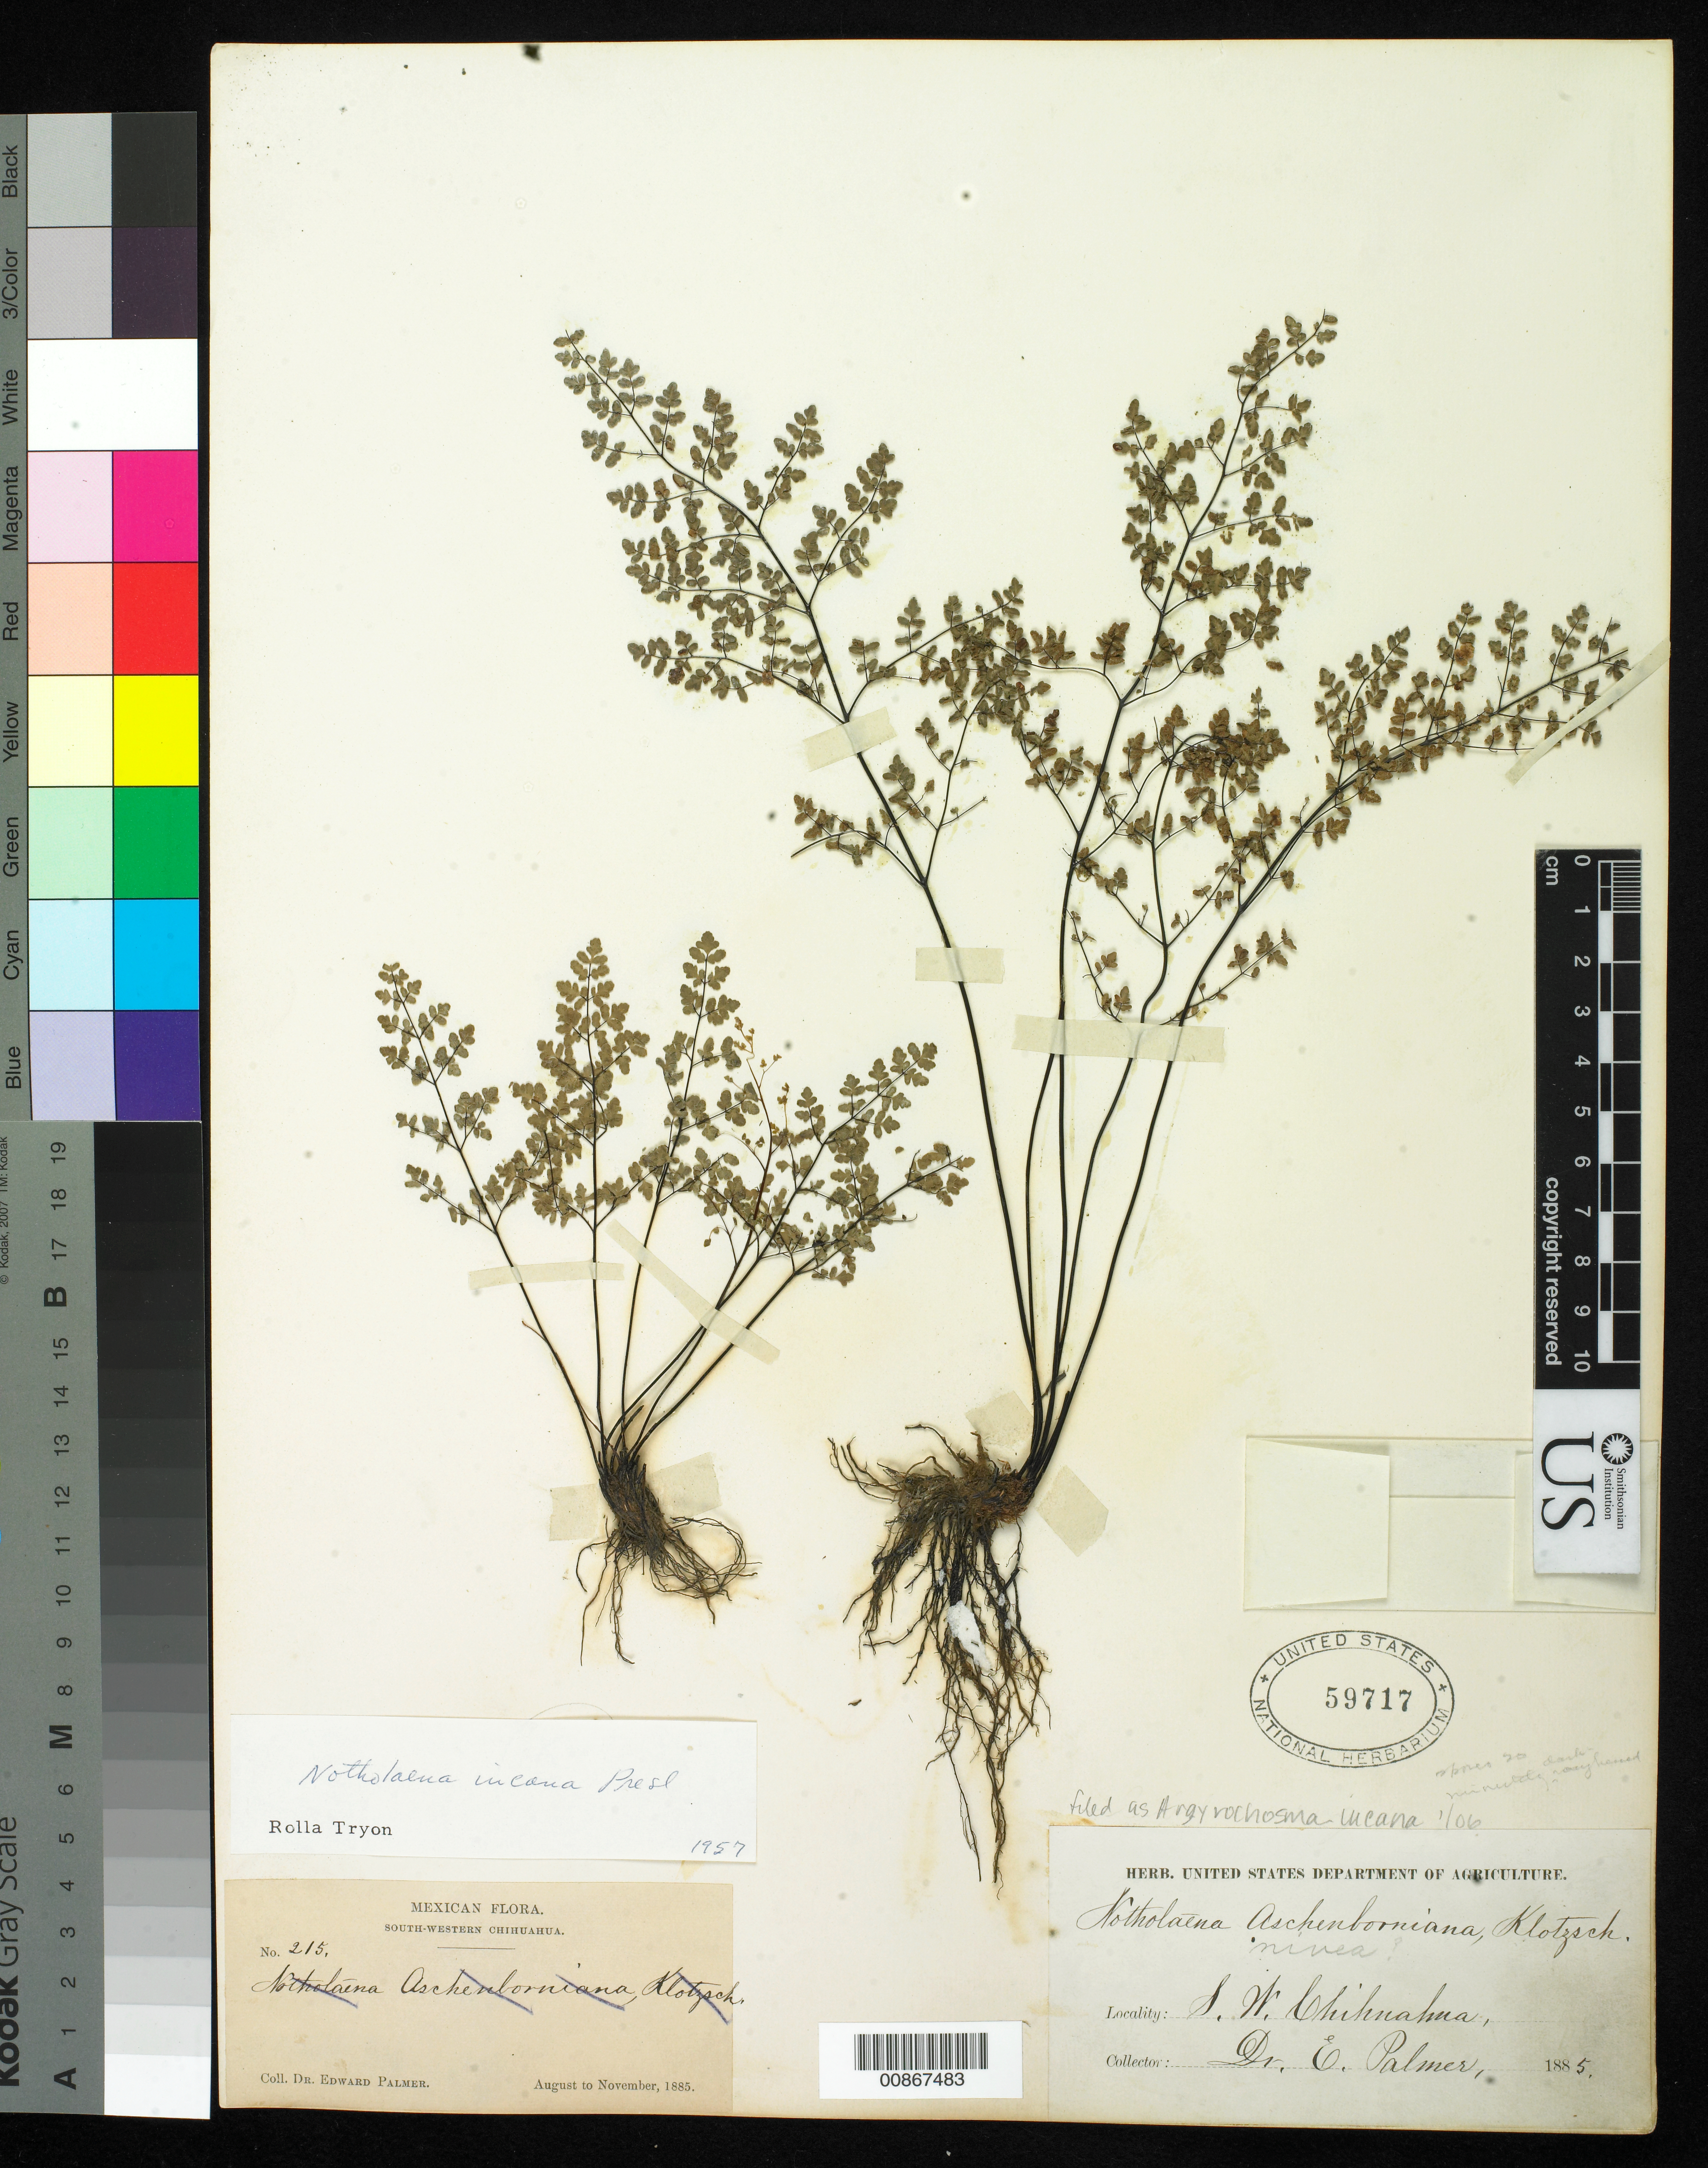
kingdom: Plantae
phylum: Tracheophyta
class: Polypodiopsida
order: Polypodiales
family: Pteridaceae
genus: Argyrochosma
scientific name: Argyrochosma incana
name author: (C. Presl) Windham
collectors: E. Palmer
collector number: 215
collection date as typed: Aug 1885 to -- Nov 1885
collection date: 1885-08/1885-11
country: Mexico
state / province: Chihuahua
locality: South-Western Chihuahua.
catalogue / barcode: US 59717